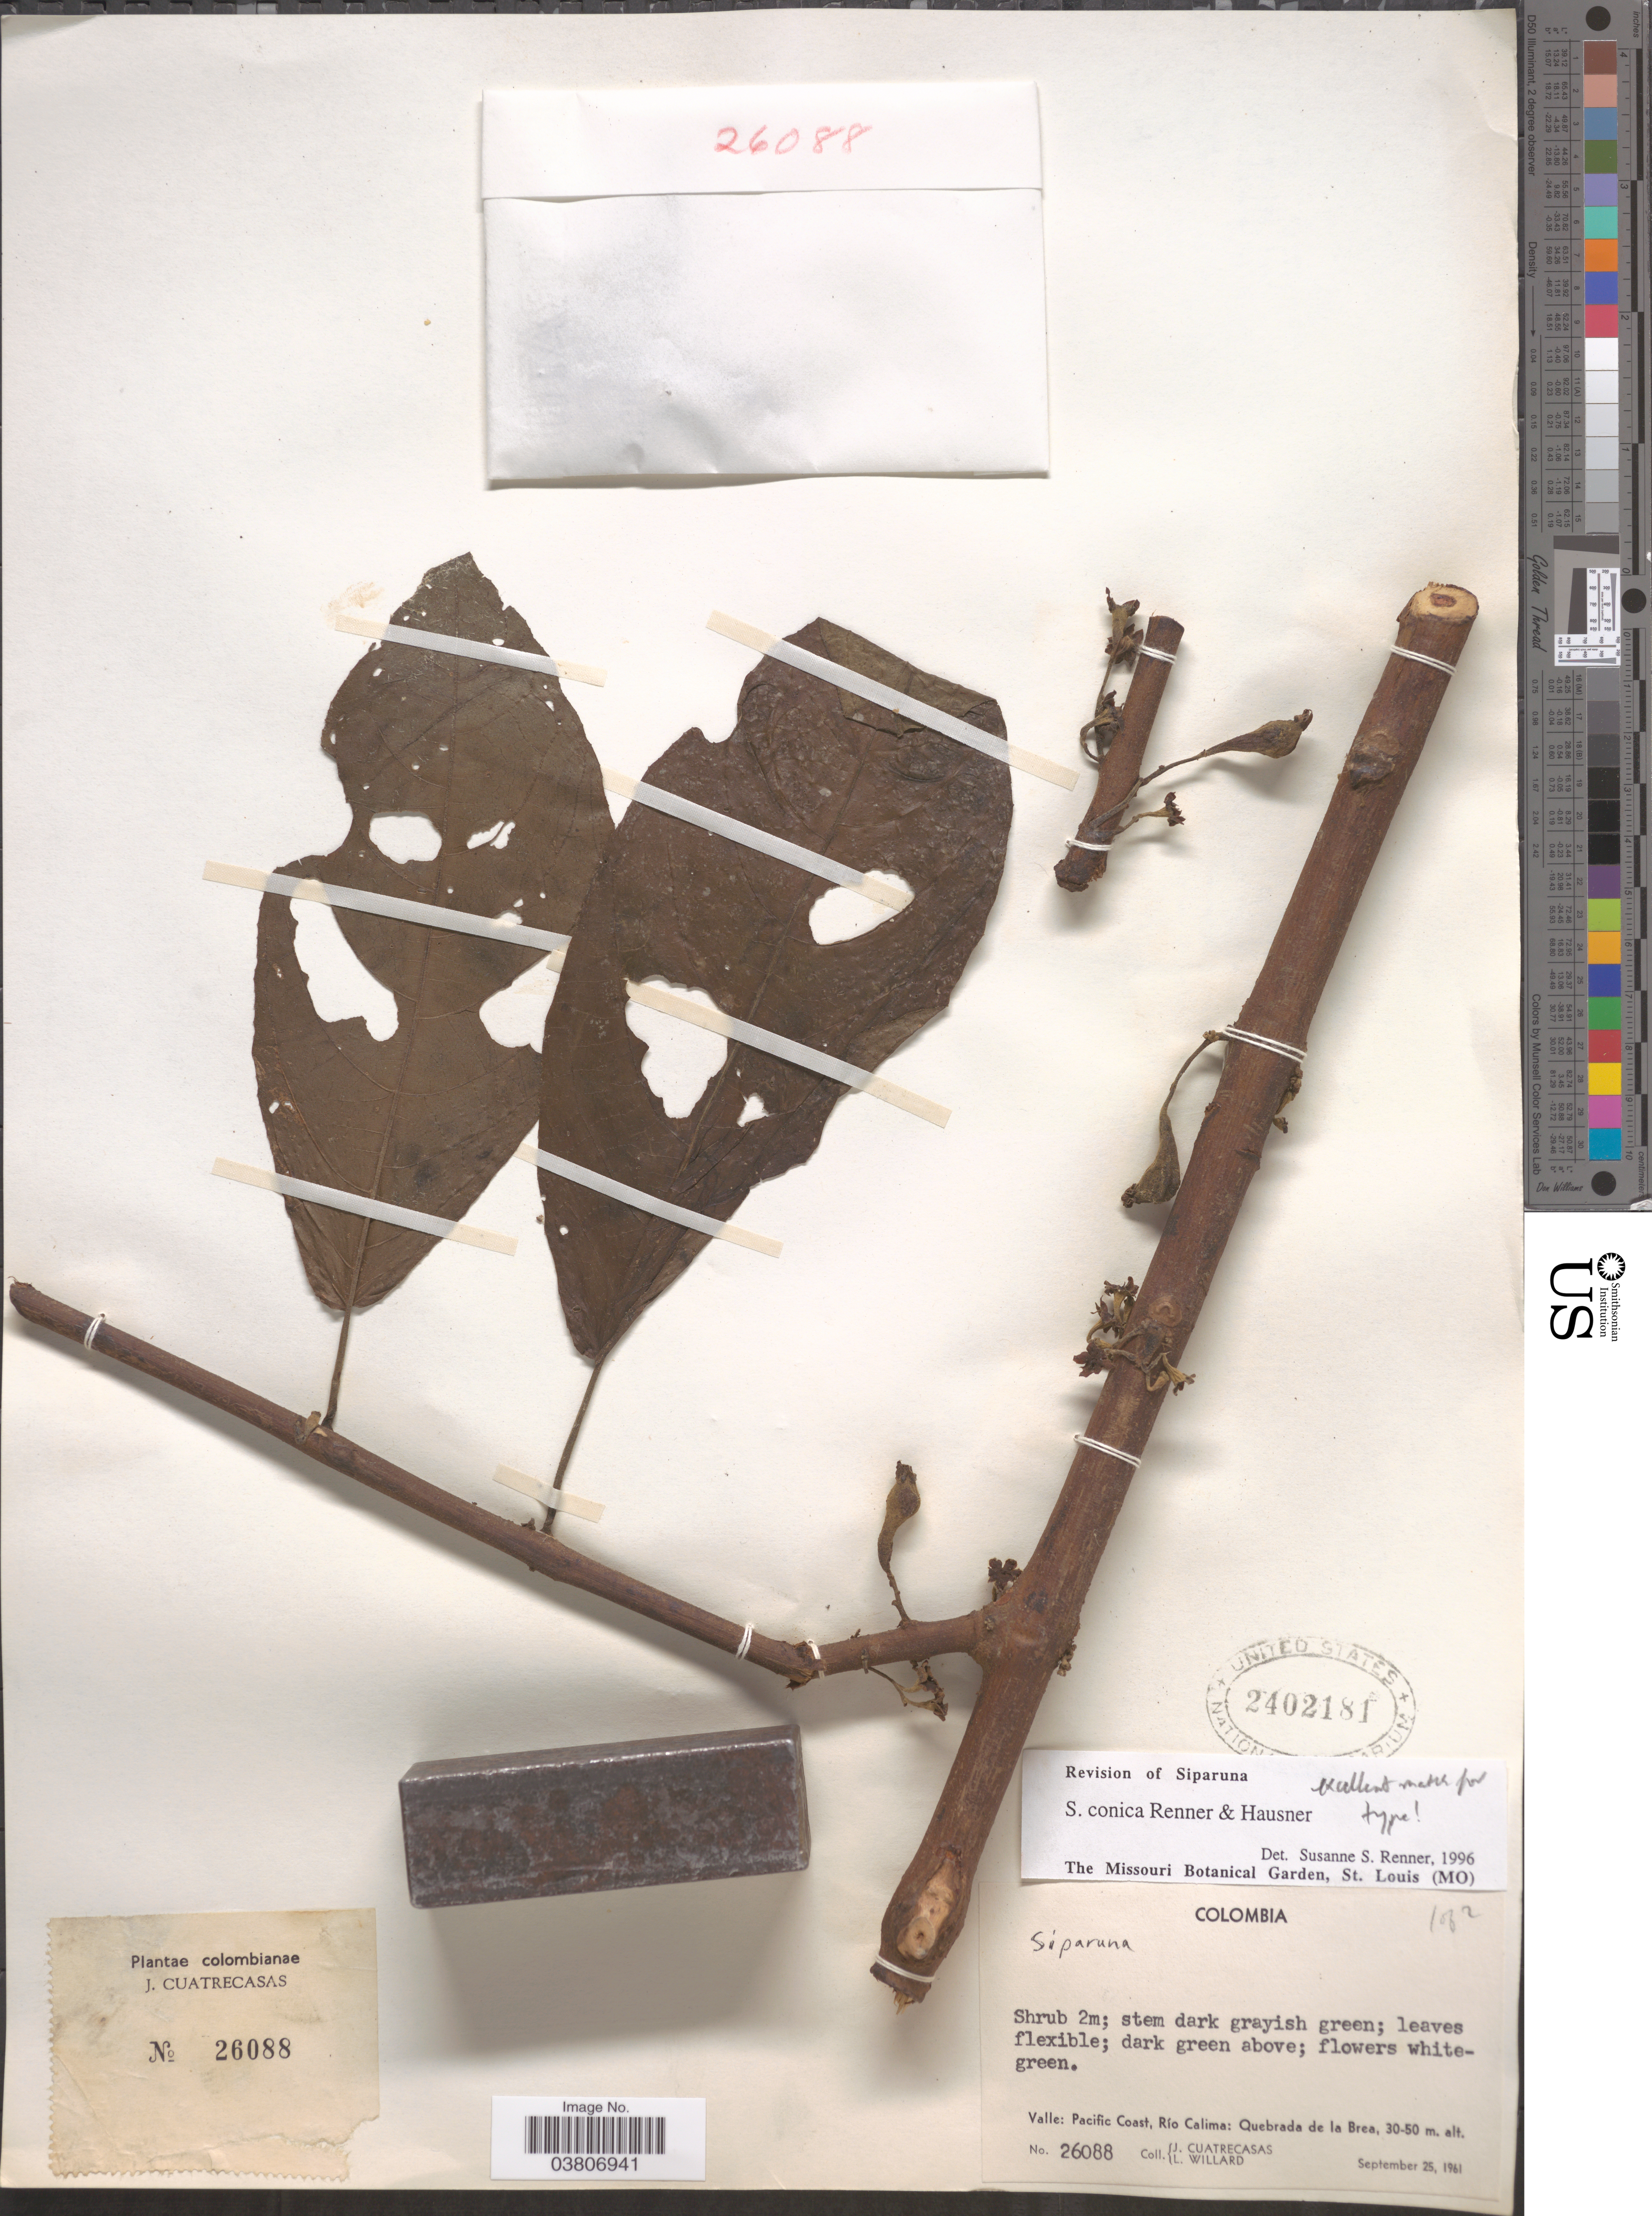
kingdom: Plantae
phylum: Tracheophyta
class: Magnoliopsida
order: Laurales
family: Siparunaceae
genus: Siparuna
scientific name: Siparuna conica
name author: S.S. Renner & Hausner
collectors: J. Cuatrecasas & L. Willard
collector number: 26088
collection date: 1961-09-25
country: Colombia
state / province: Valle del Cauca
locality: Valle: Pacific Coast, Río Calima: Quebrada de la Brea.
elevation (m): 30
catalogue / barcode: US 2402181